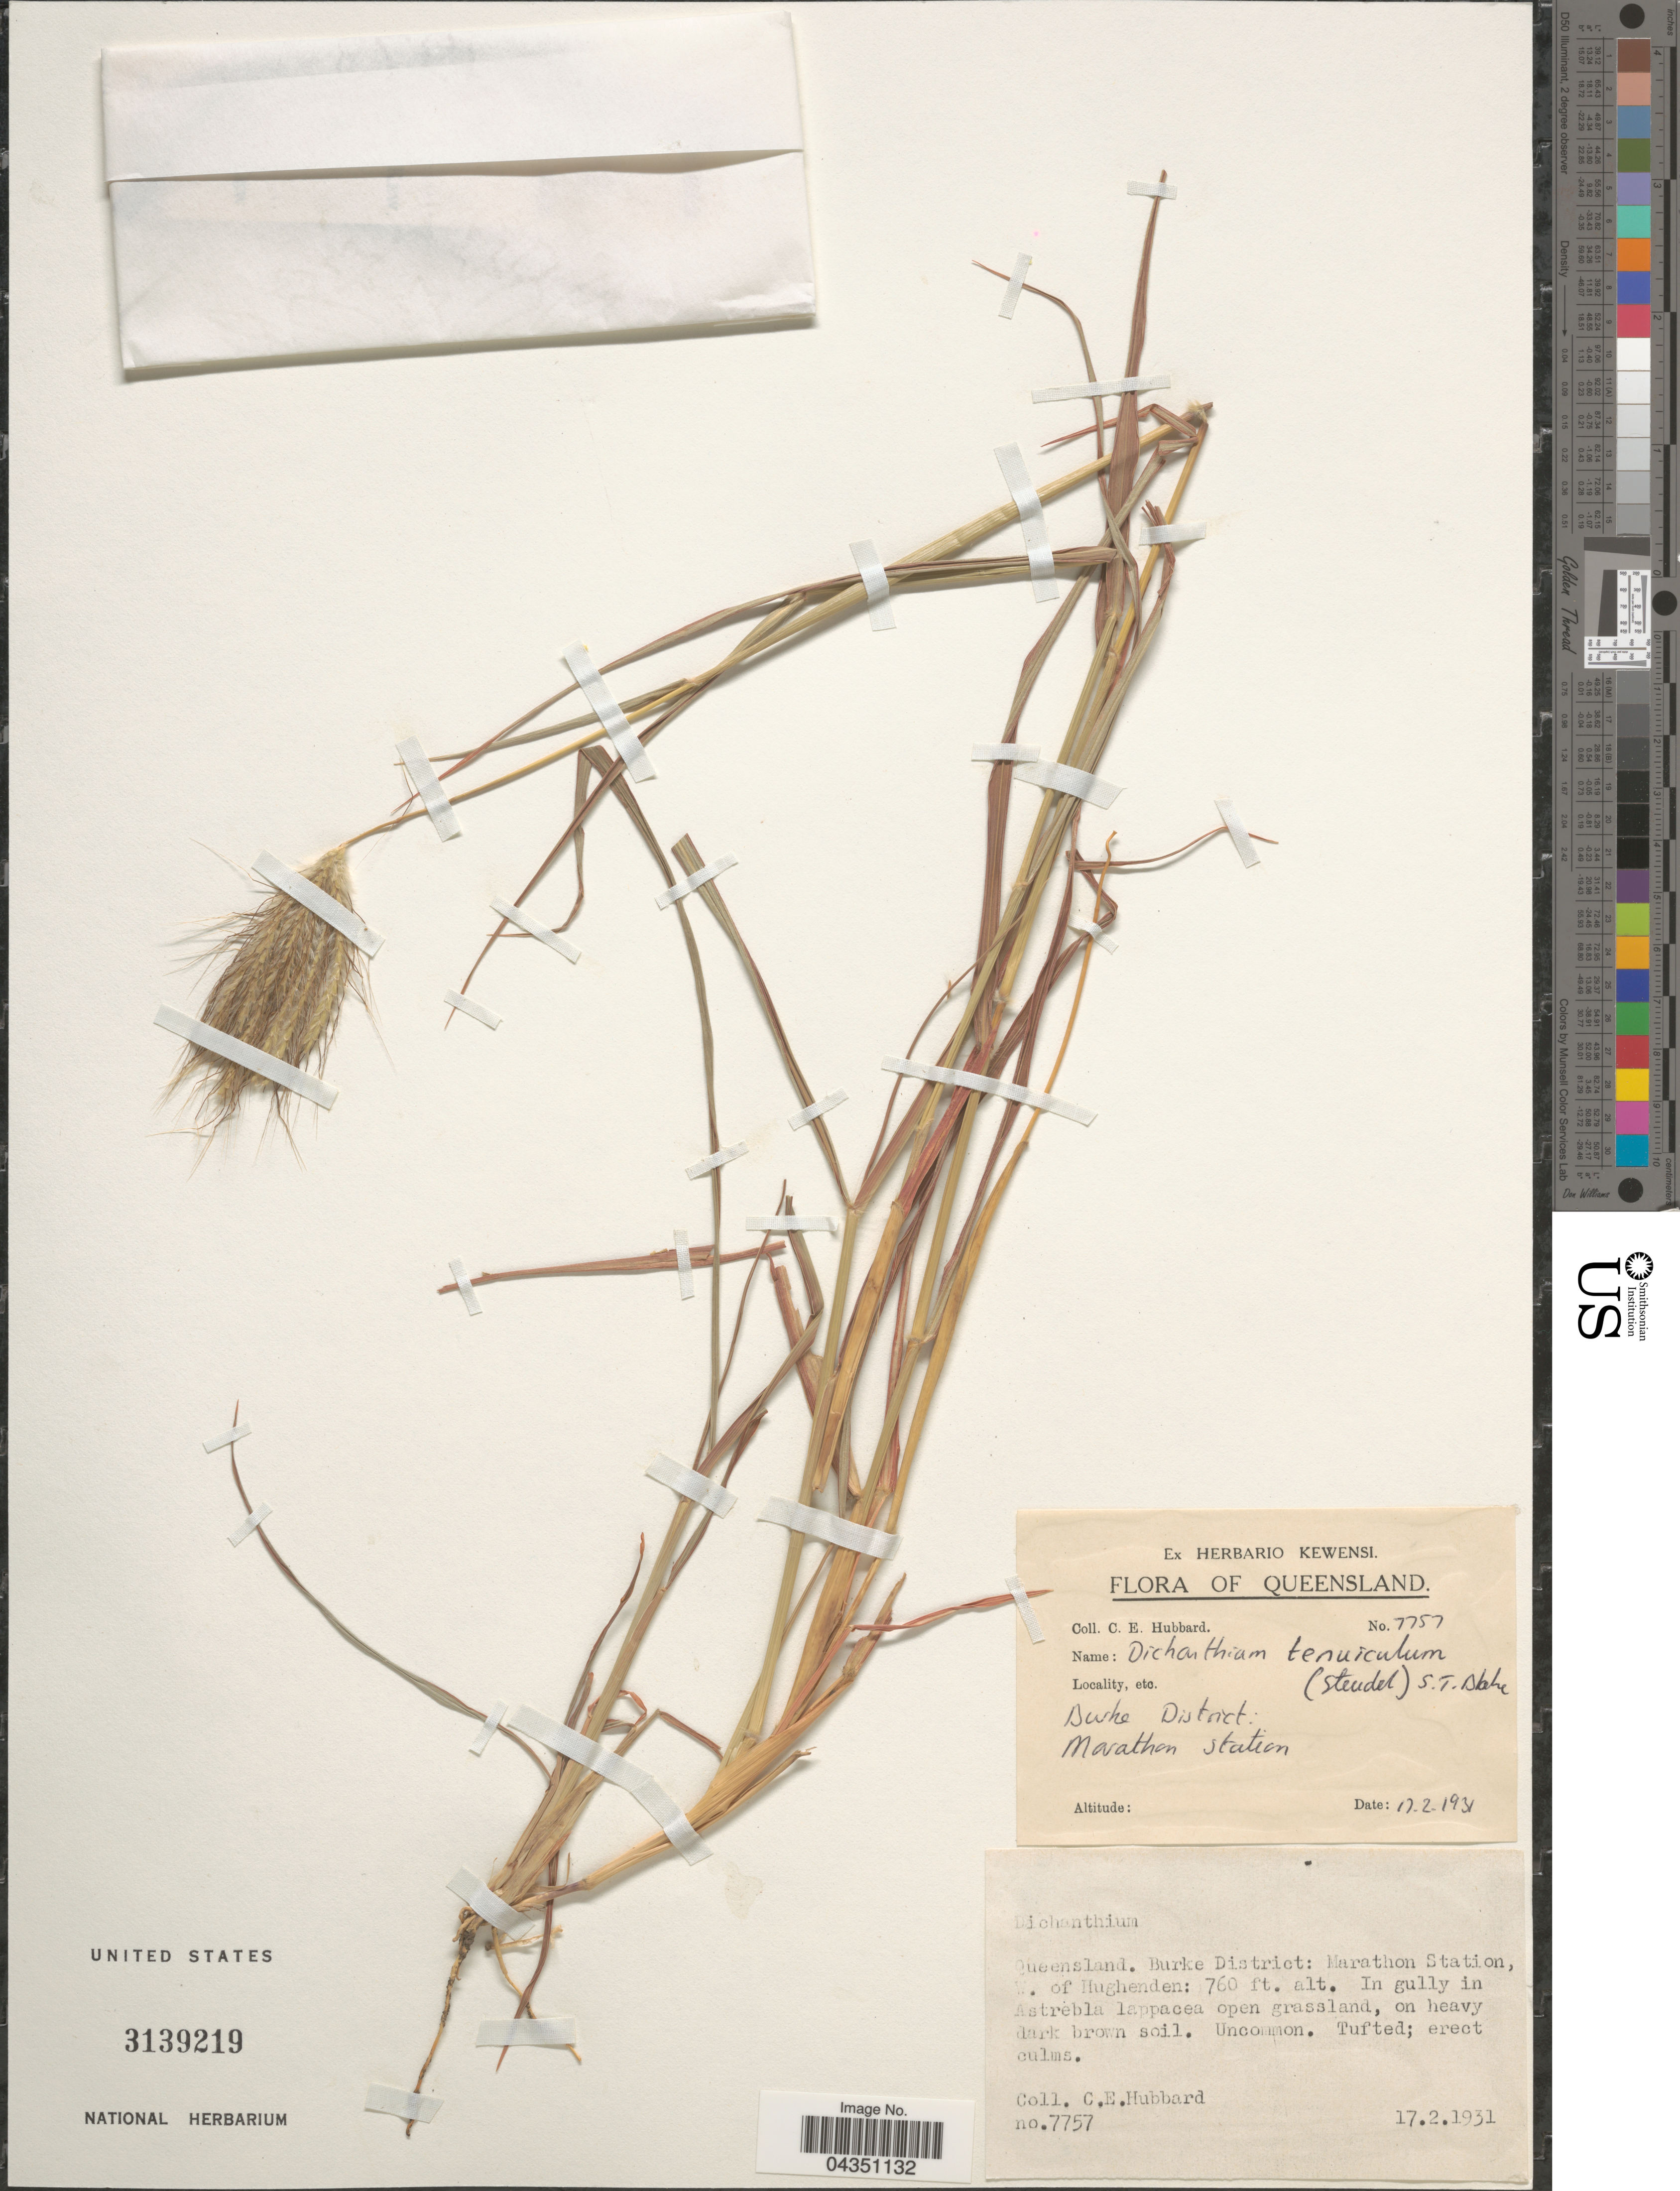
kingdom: Plantae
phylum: Tracheophyta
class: Liliopsida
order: Poales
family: Poaceae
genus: Dichanthium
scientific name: Dichanthium sericeum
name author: (R. Br.) A. Camus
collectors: C. E. Hubbard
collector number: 7757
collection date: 1931-02-17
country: Australia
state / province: Queensland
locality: Burke District: Marathon Station, W. of Hughenden.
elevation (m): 232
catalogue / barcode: US 3139219